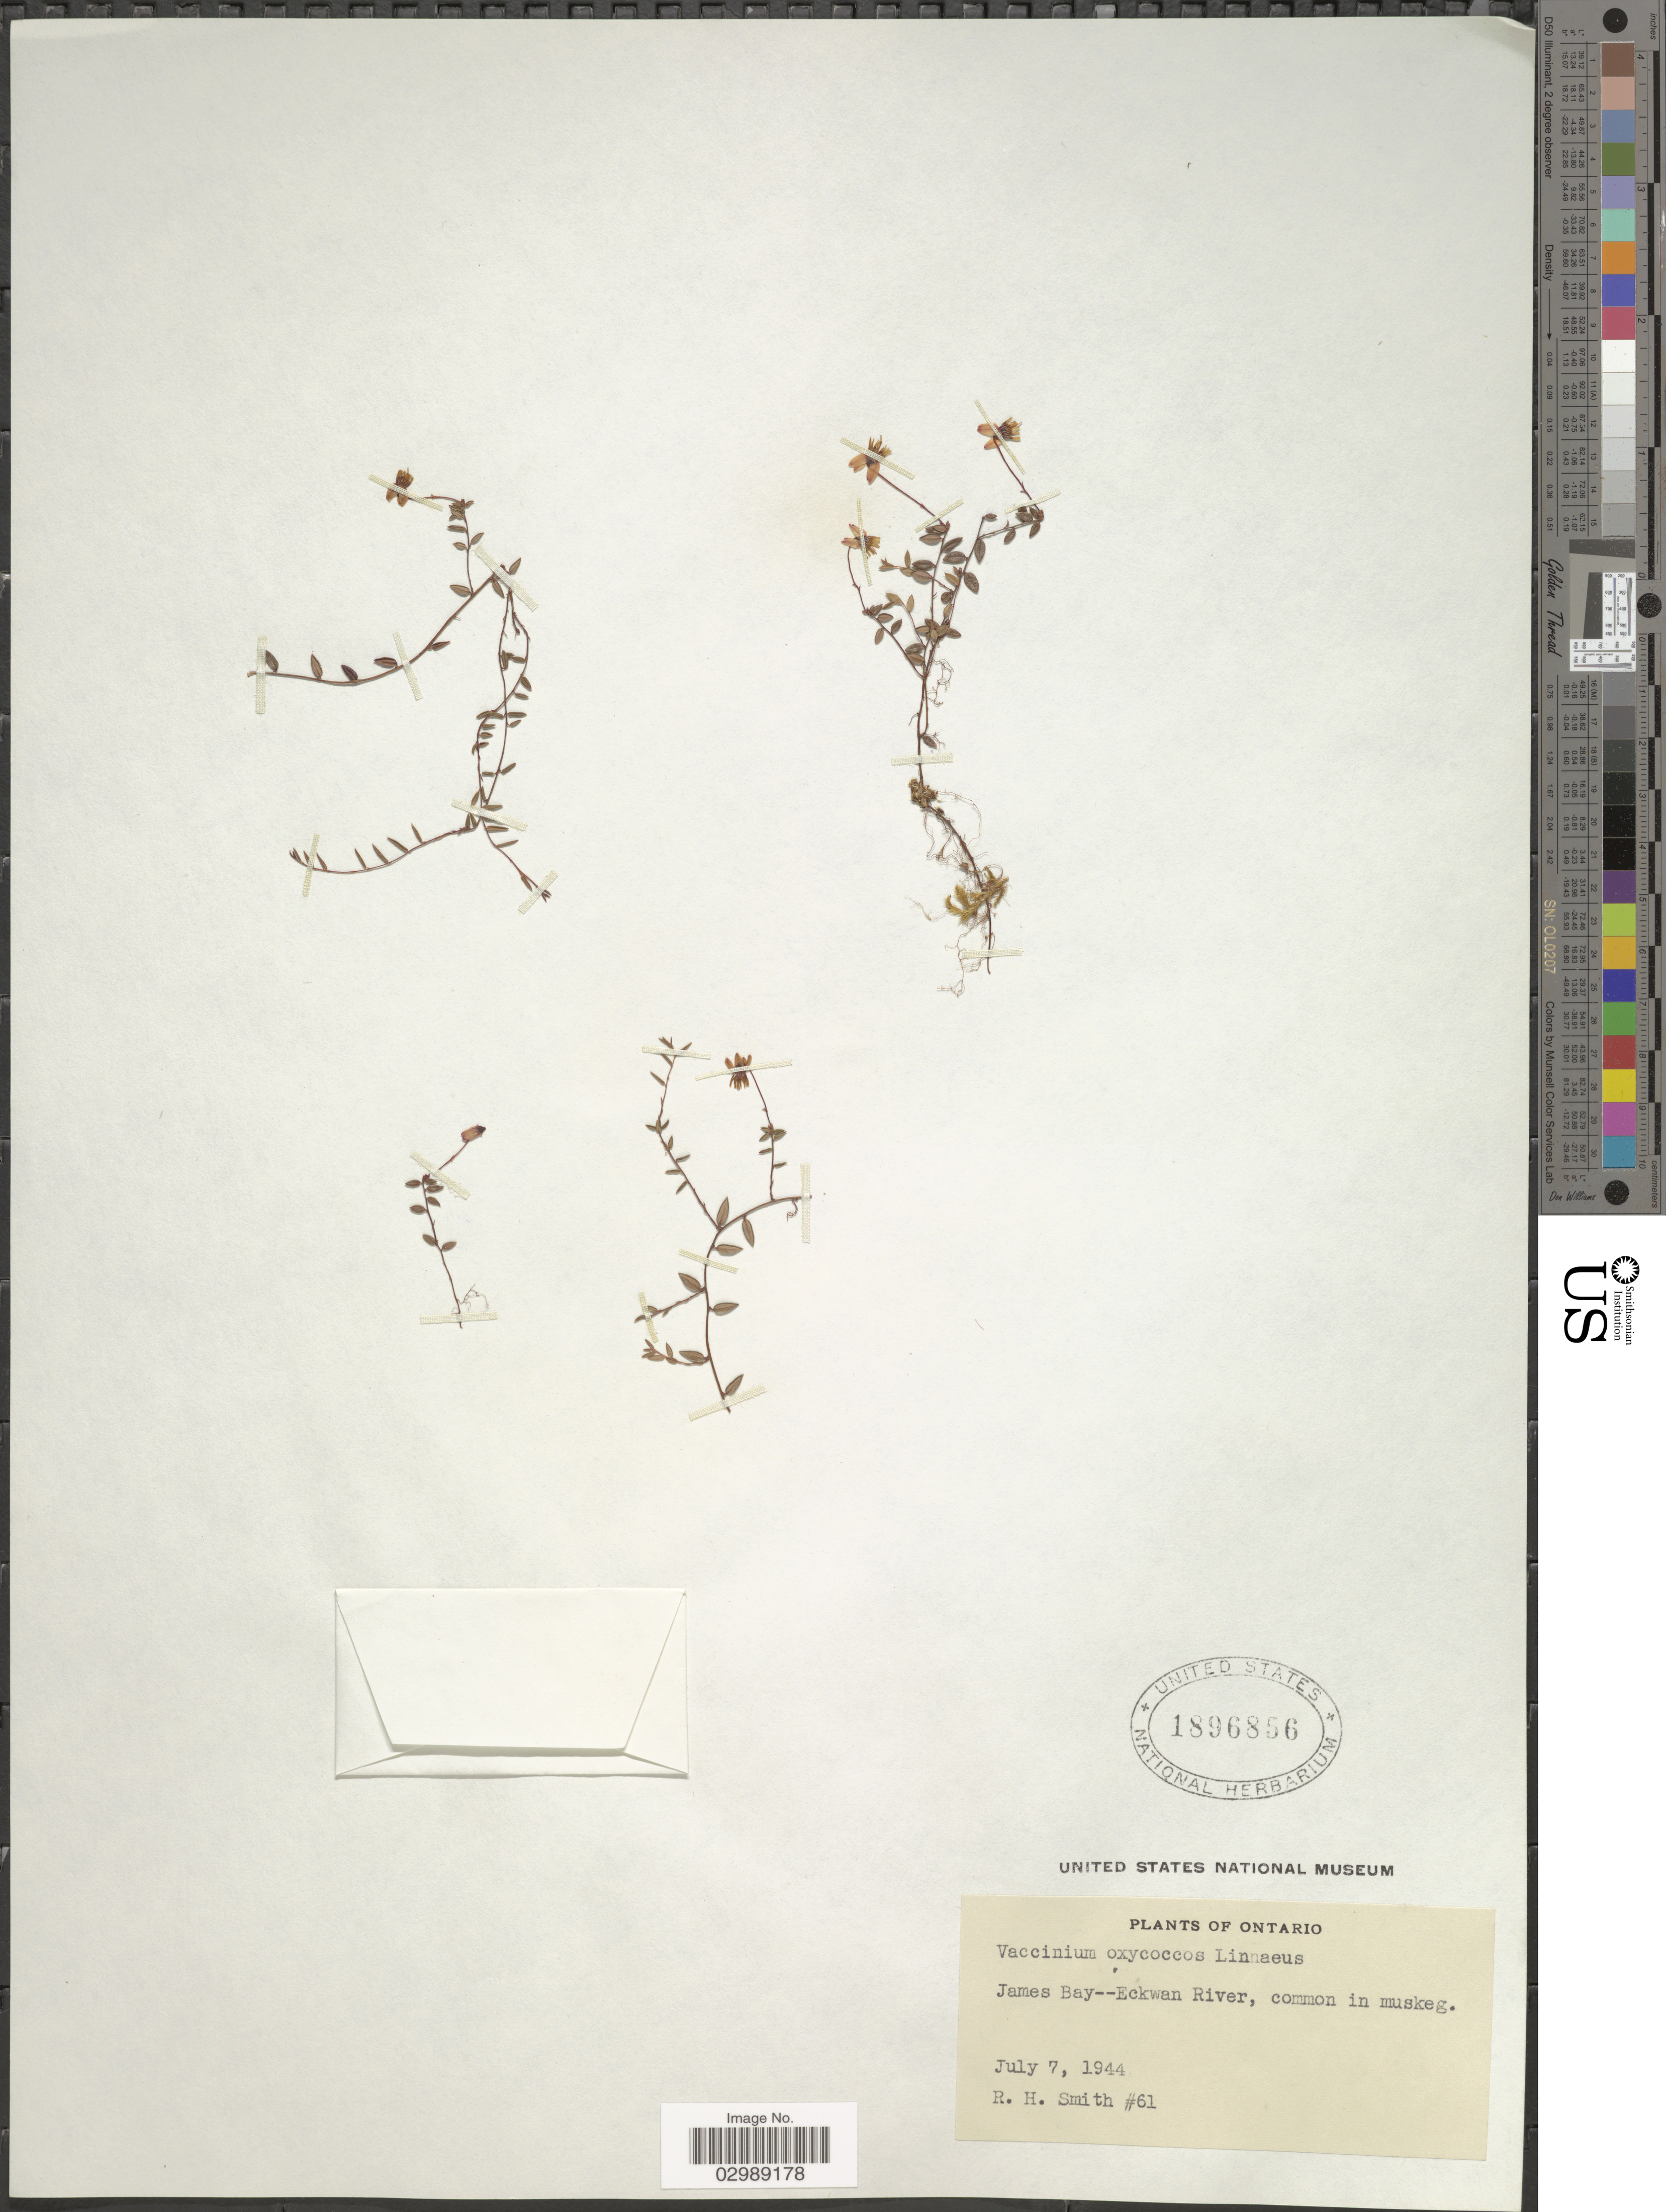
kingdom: Plantae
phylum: Tracheophyta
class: Magnoliopsida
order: Ericales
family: Ericaceae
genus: Vaccinium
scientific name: Vaccinium oxycoccos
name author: L.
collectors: R. H. Smith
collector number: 61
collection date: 1944-07-07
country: Canada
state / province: Ontario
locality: James Bay--Eckwan river.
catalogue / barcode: US 1896856